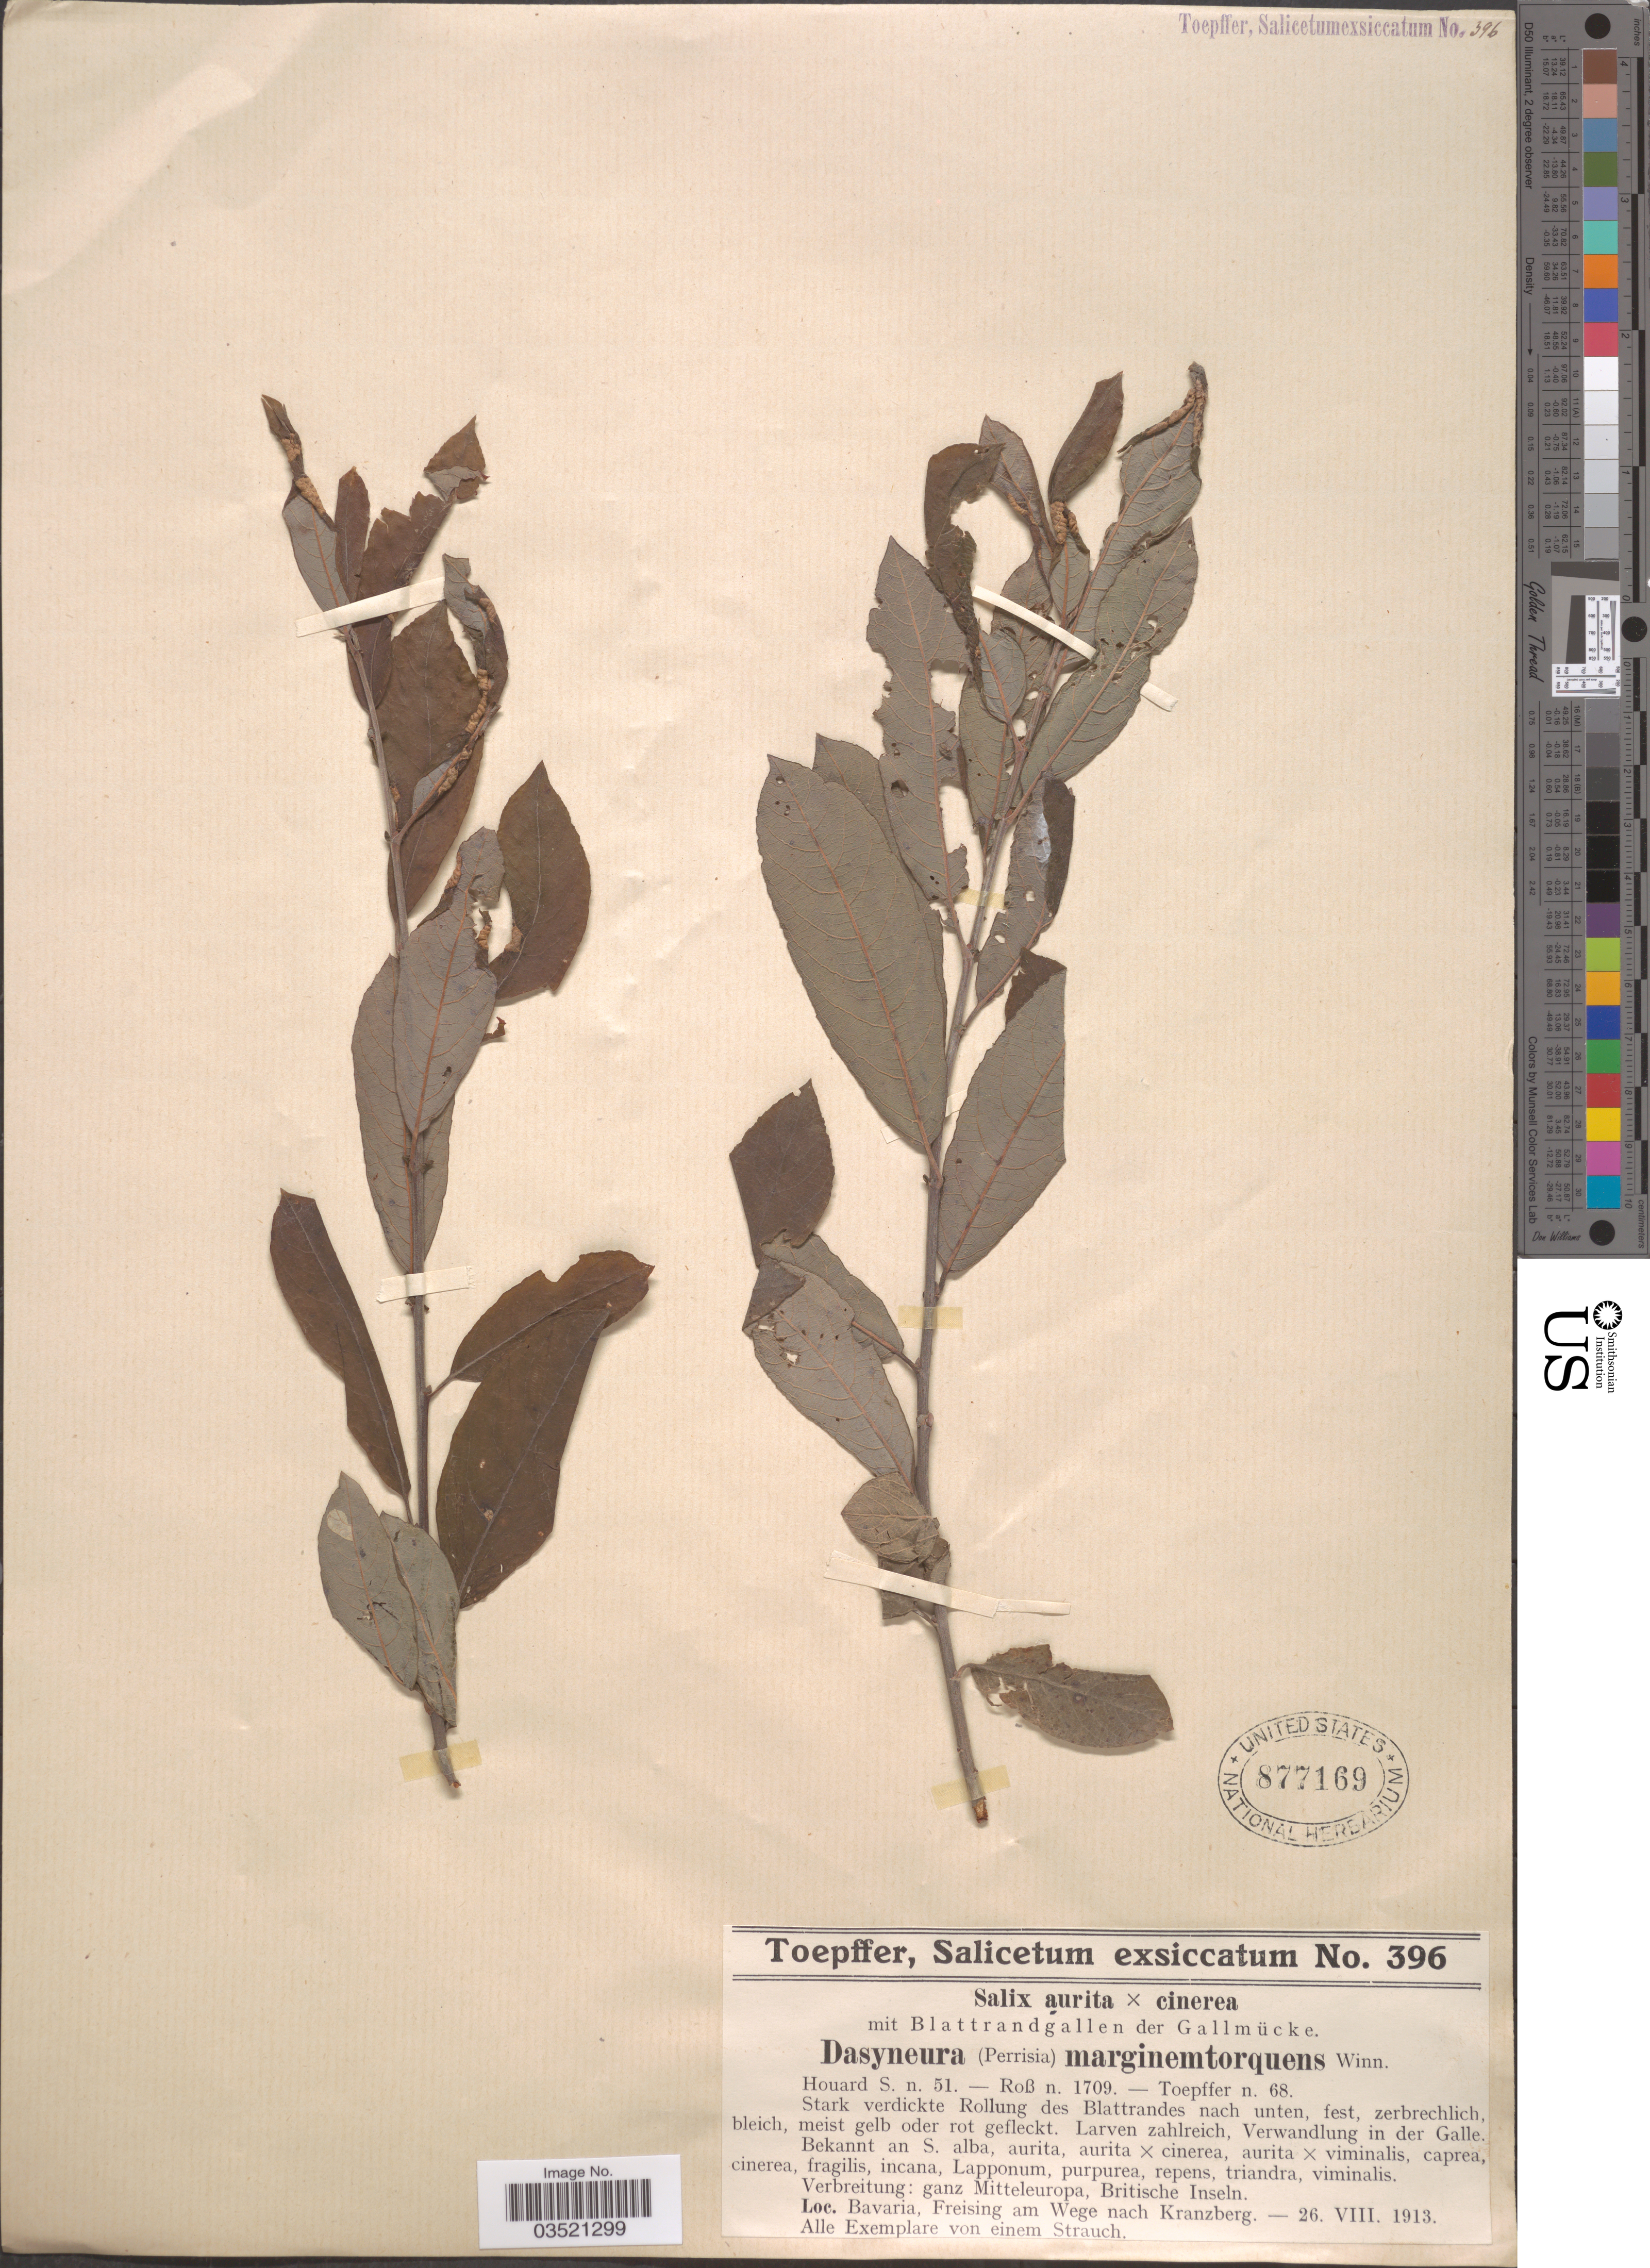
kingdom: Plantae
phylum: Tracheophyta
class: Magnoliopsida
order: Malpighiales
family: Salicaceae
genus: Salix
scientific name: Salix aurita x S. cinerea L.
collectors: A. Toepffer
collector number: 396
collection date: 1913-08-26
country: Germany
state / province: Bayern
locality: Bavaria, Freising am Wege nach Kranzberg.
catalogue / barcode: US 877169